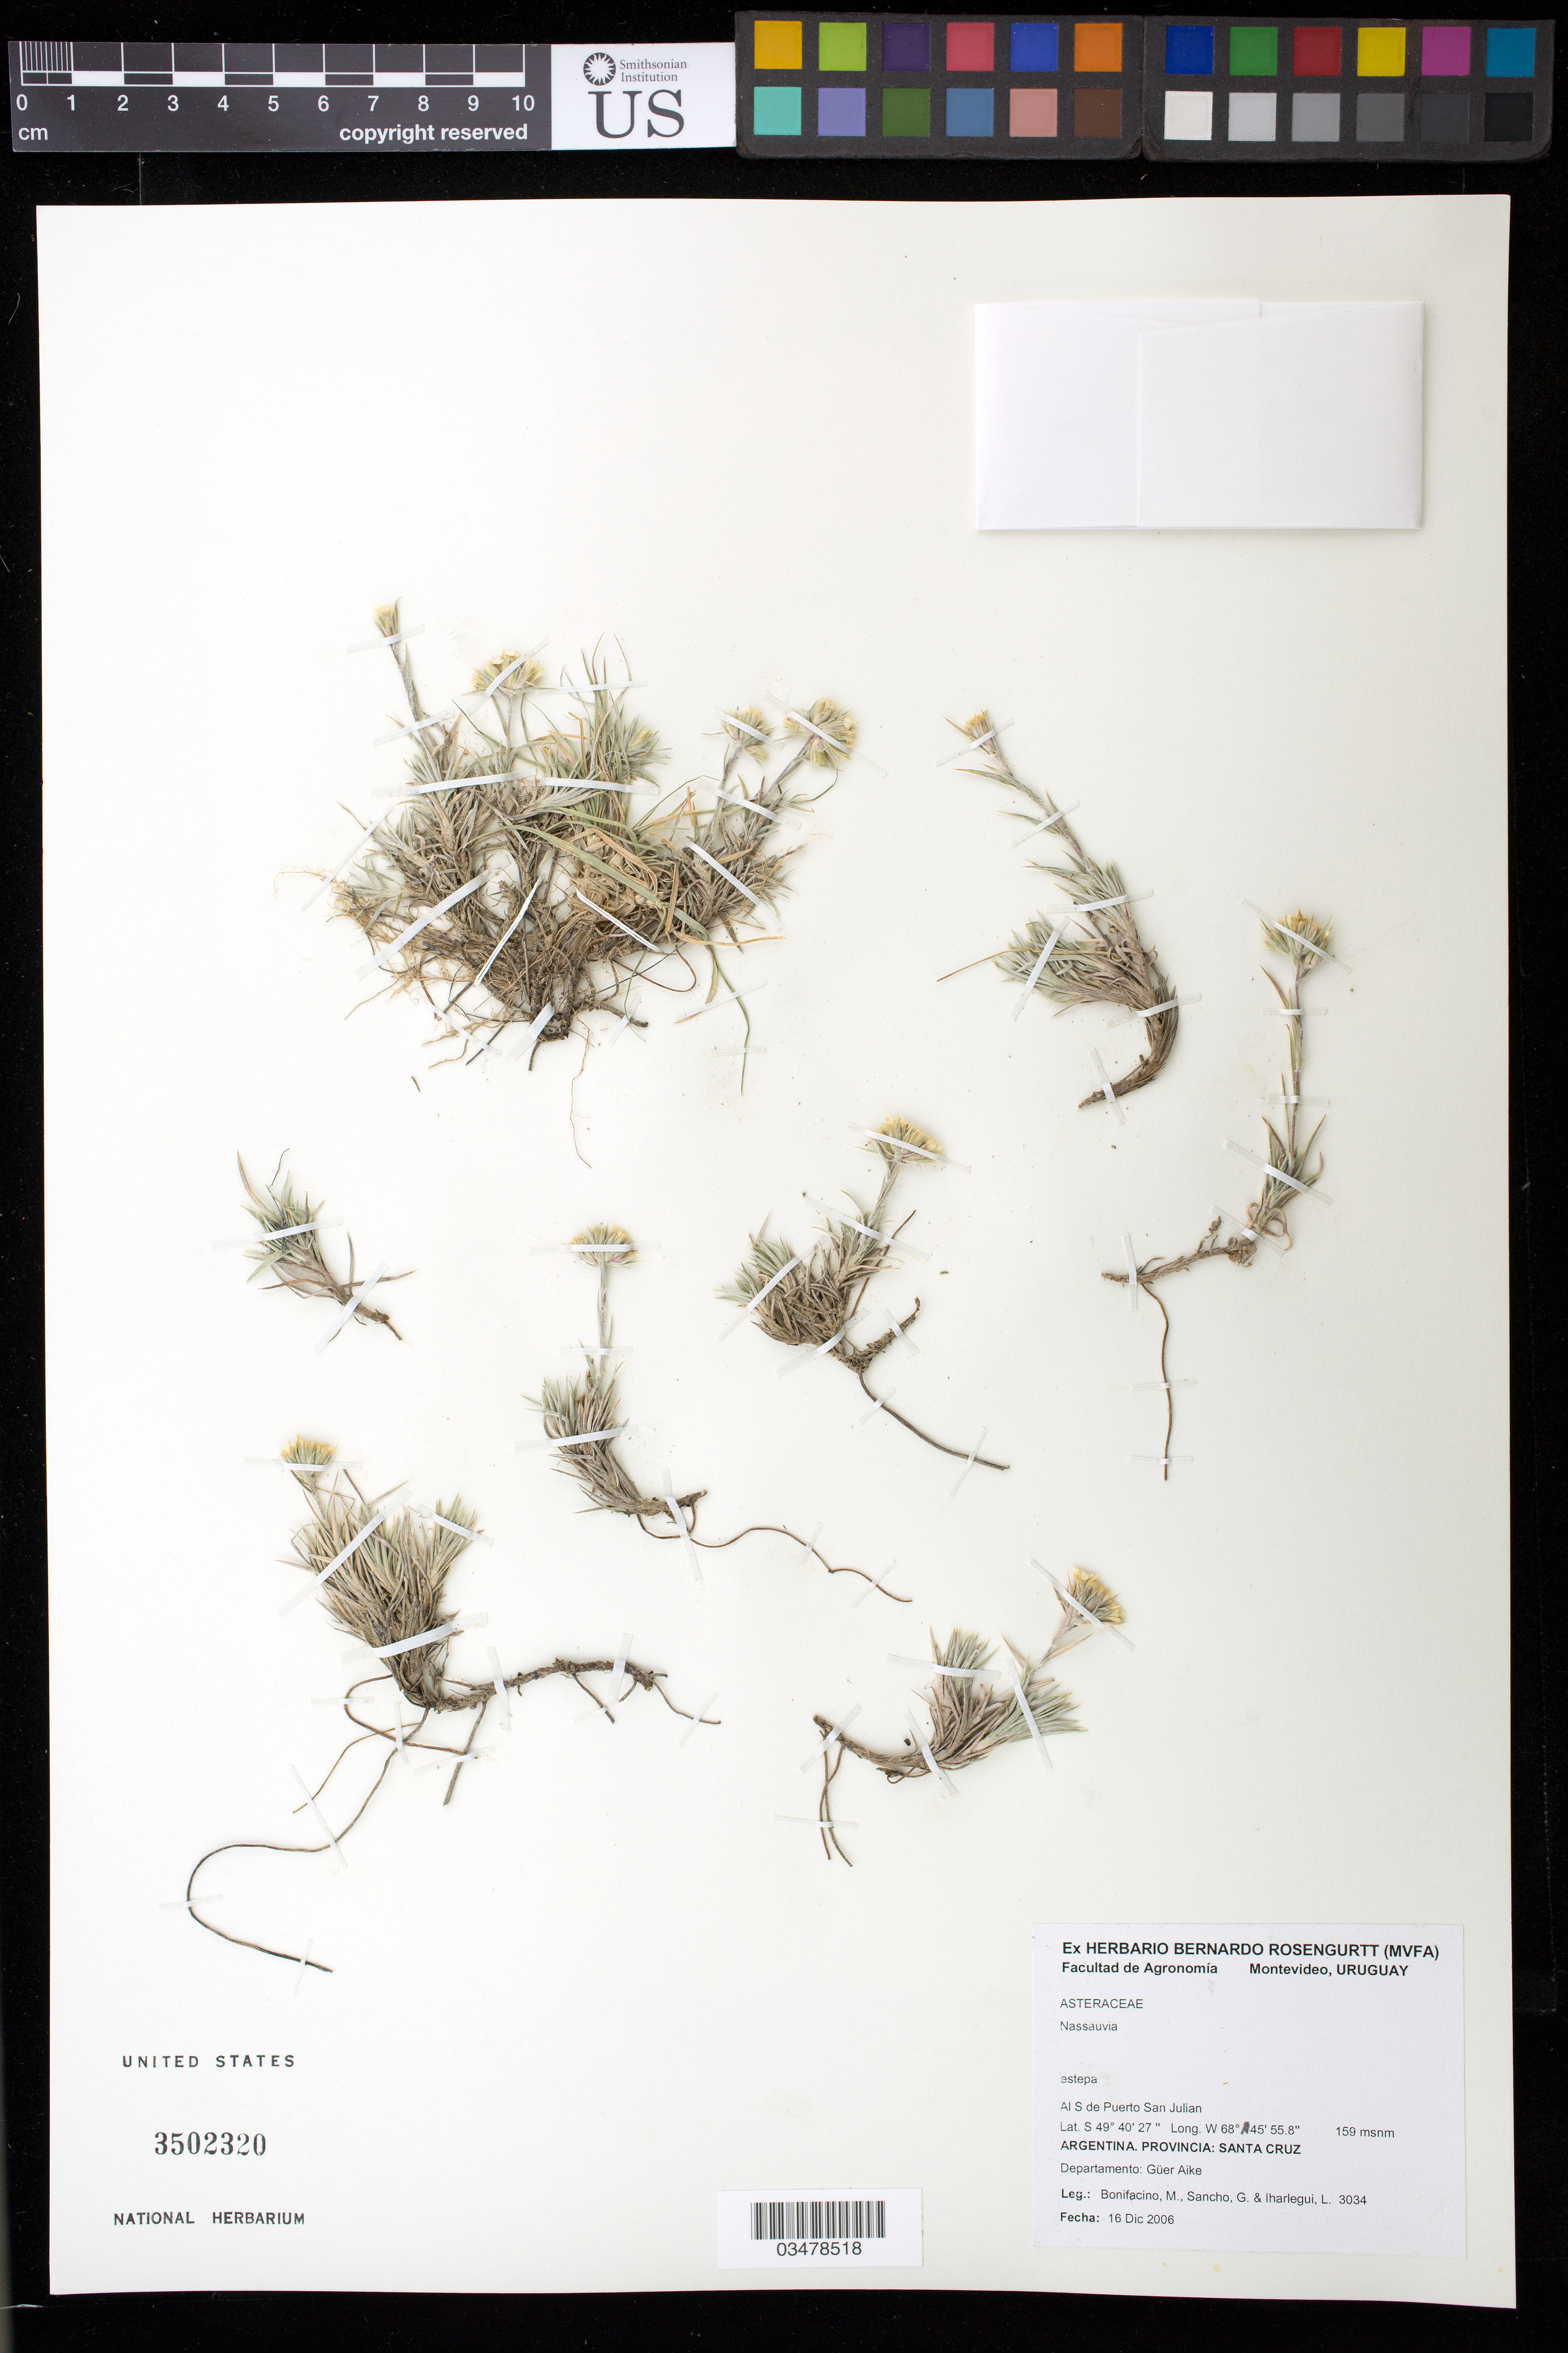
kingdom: Plantae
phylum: Tracheophyta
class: Magnoliopsida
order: Asterales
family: Asteraceae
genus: Nassauvia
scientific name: Nassauvia sp.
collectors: M. Bonifacino, G. Sancho & L. Iharlegui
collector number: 3034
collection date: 2006-12-16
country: Argentina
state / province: Santa Cruz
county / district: Guer Aike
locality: Al S de Puerto San Julian.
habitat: Estepa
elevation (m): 159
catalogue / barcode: US 3502320